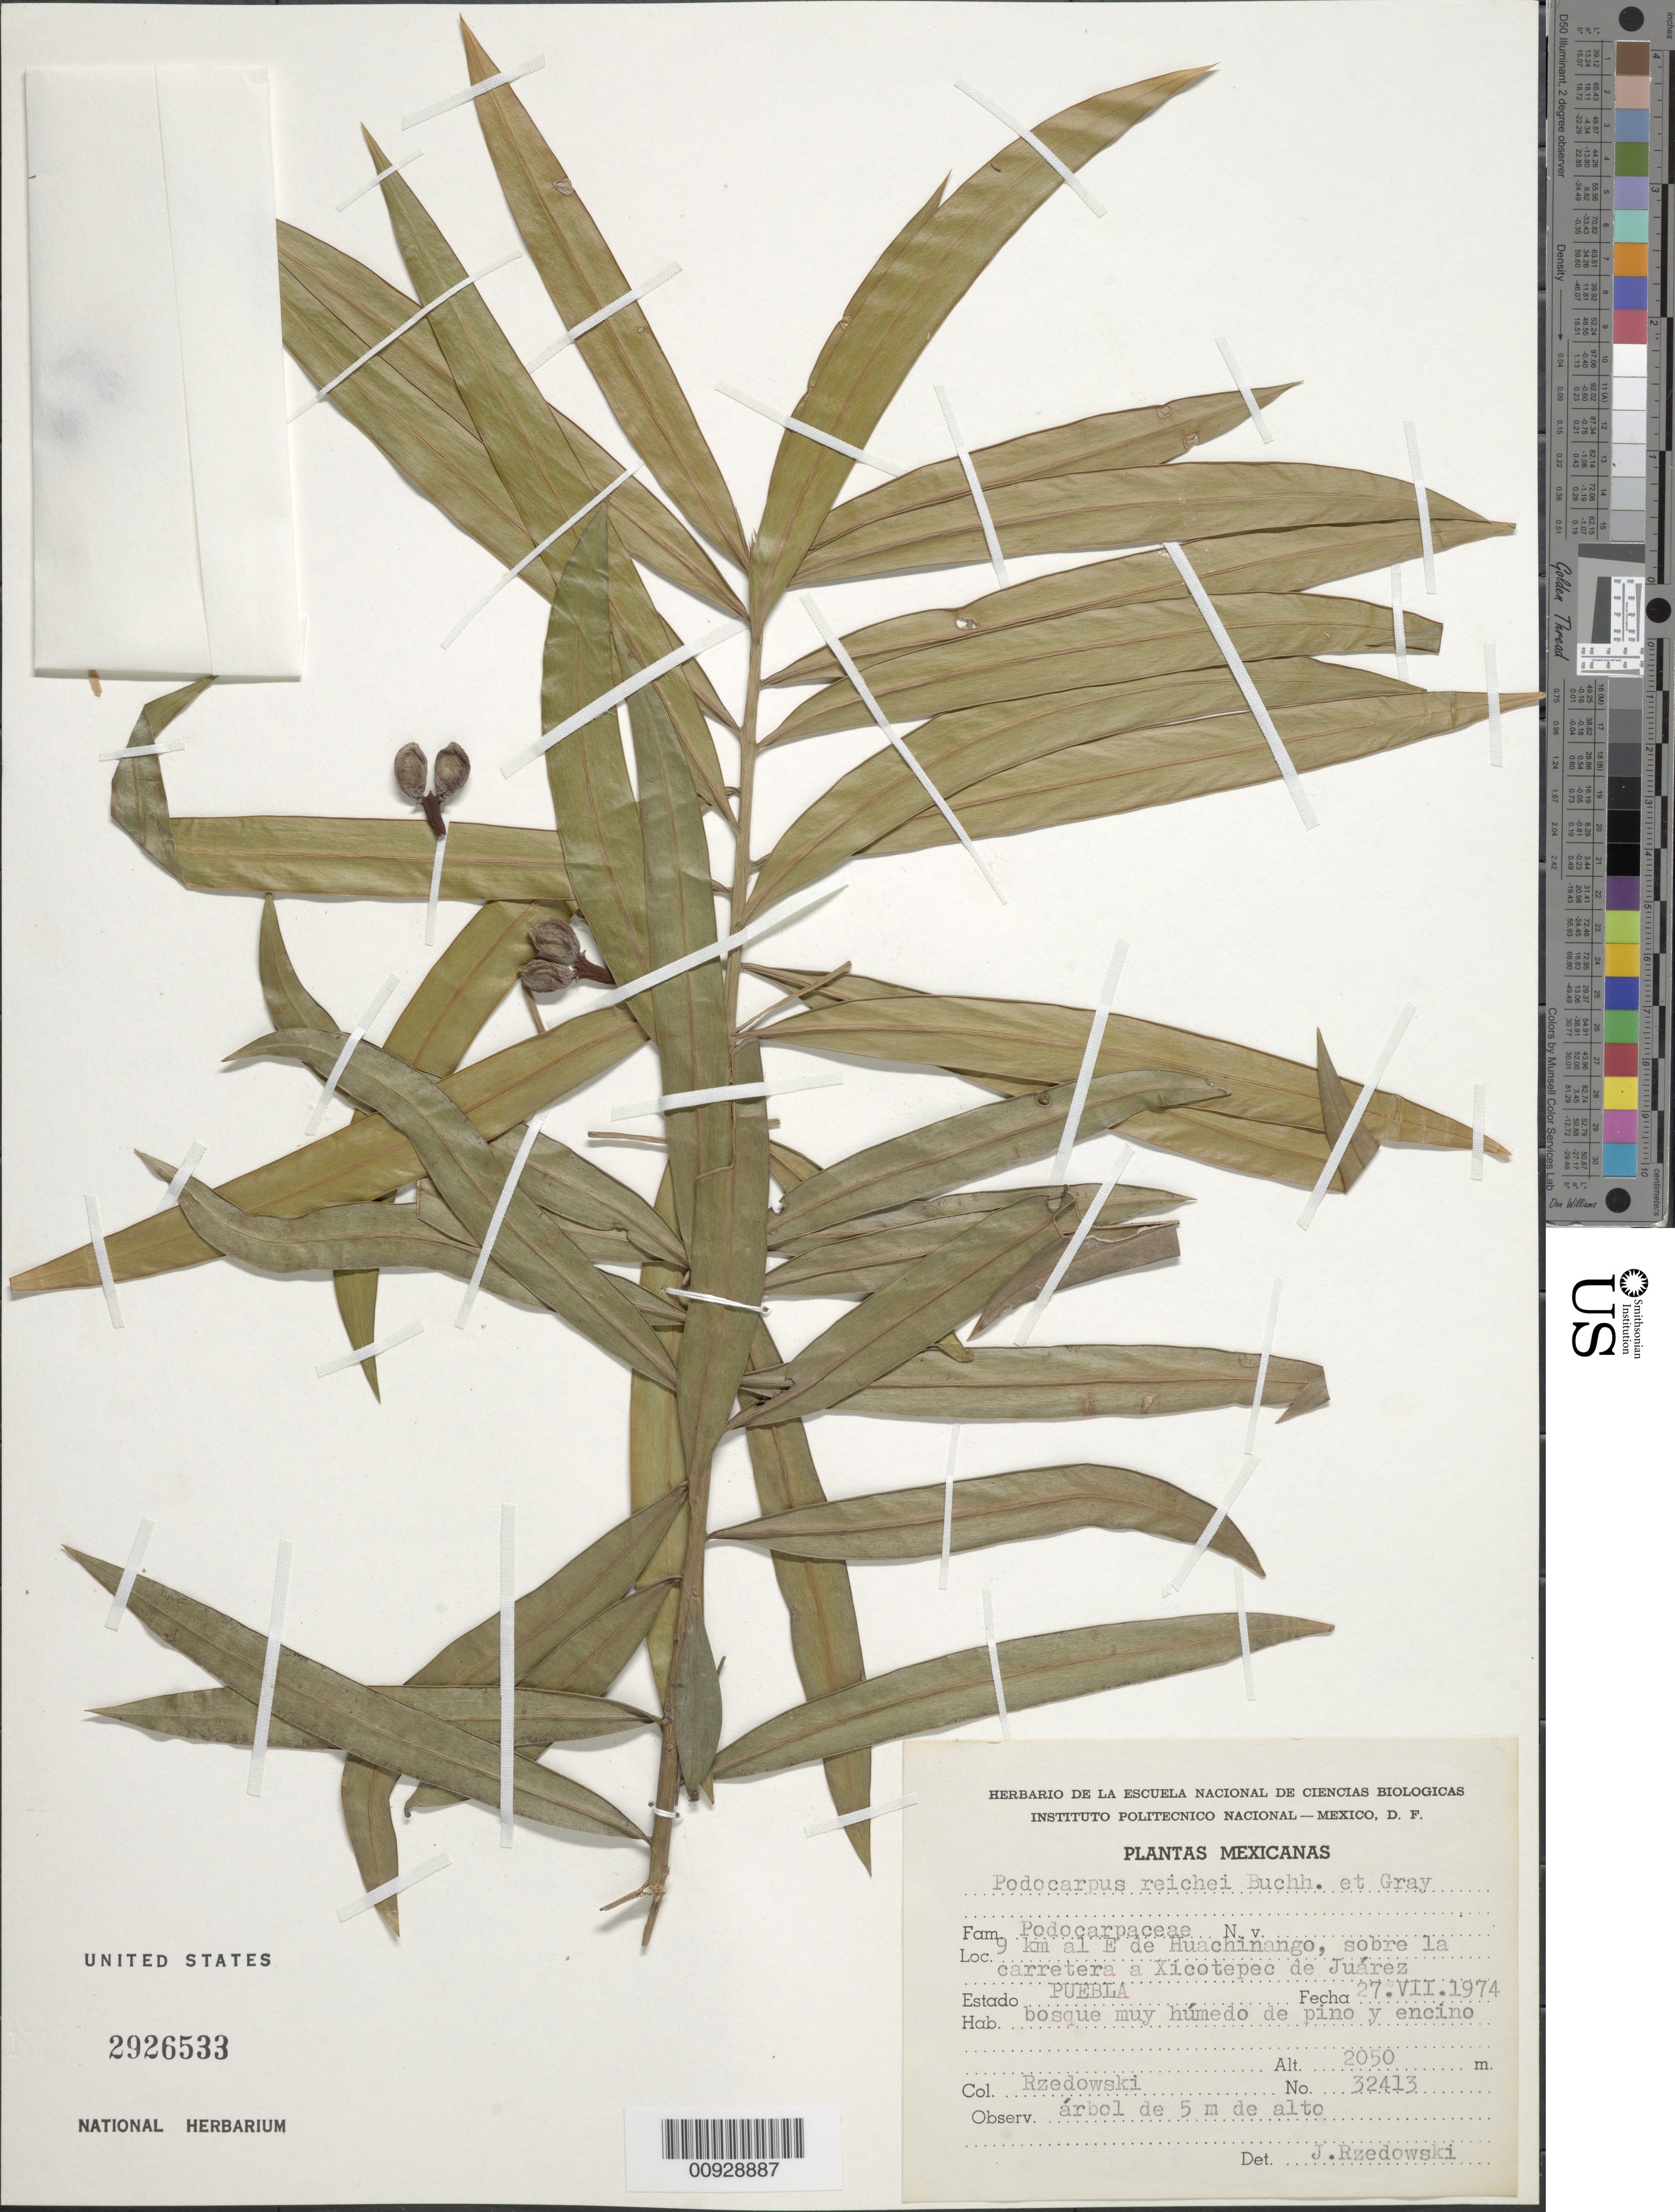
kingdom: Plantae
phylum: Tracheophyta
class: Pinopsida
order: Pinales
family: Podocarpaceae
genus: Podocarpus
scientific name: Podocarpus reichei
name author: J. Buchholz & N.E. Gray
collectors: J. Rzedowski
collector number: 32413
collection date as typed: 27 Jul 1974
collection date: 1974-07-27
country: Mexico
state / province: Puebla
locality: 9 km. al E de Huauchinango, sobre la carretera a Xicotepec de Juárez.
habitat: Bosque muy húmedo de pino y encino.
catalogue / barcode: US 2926533